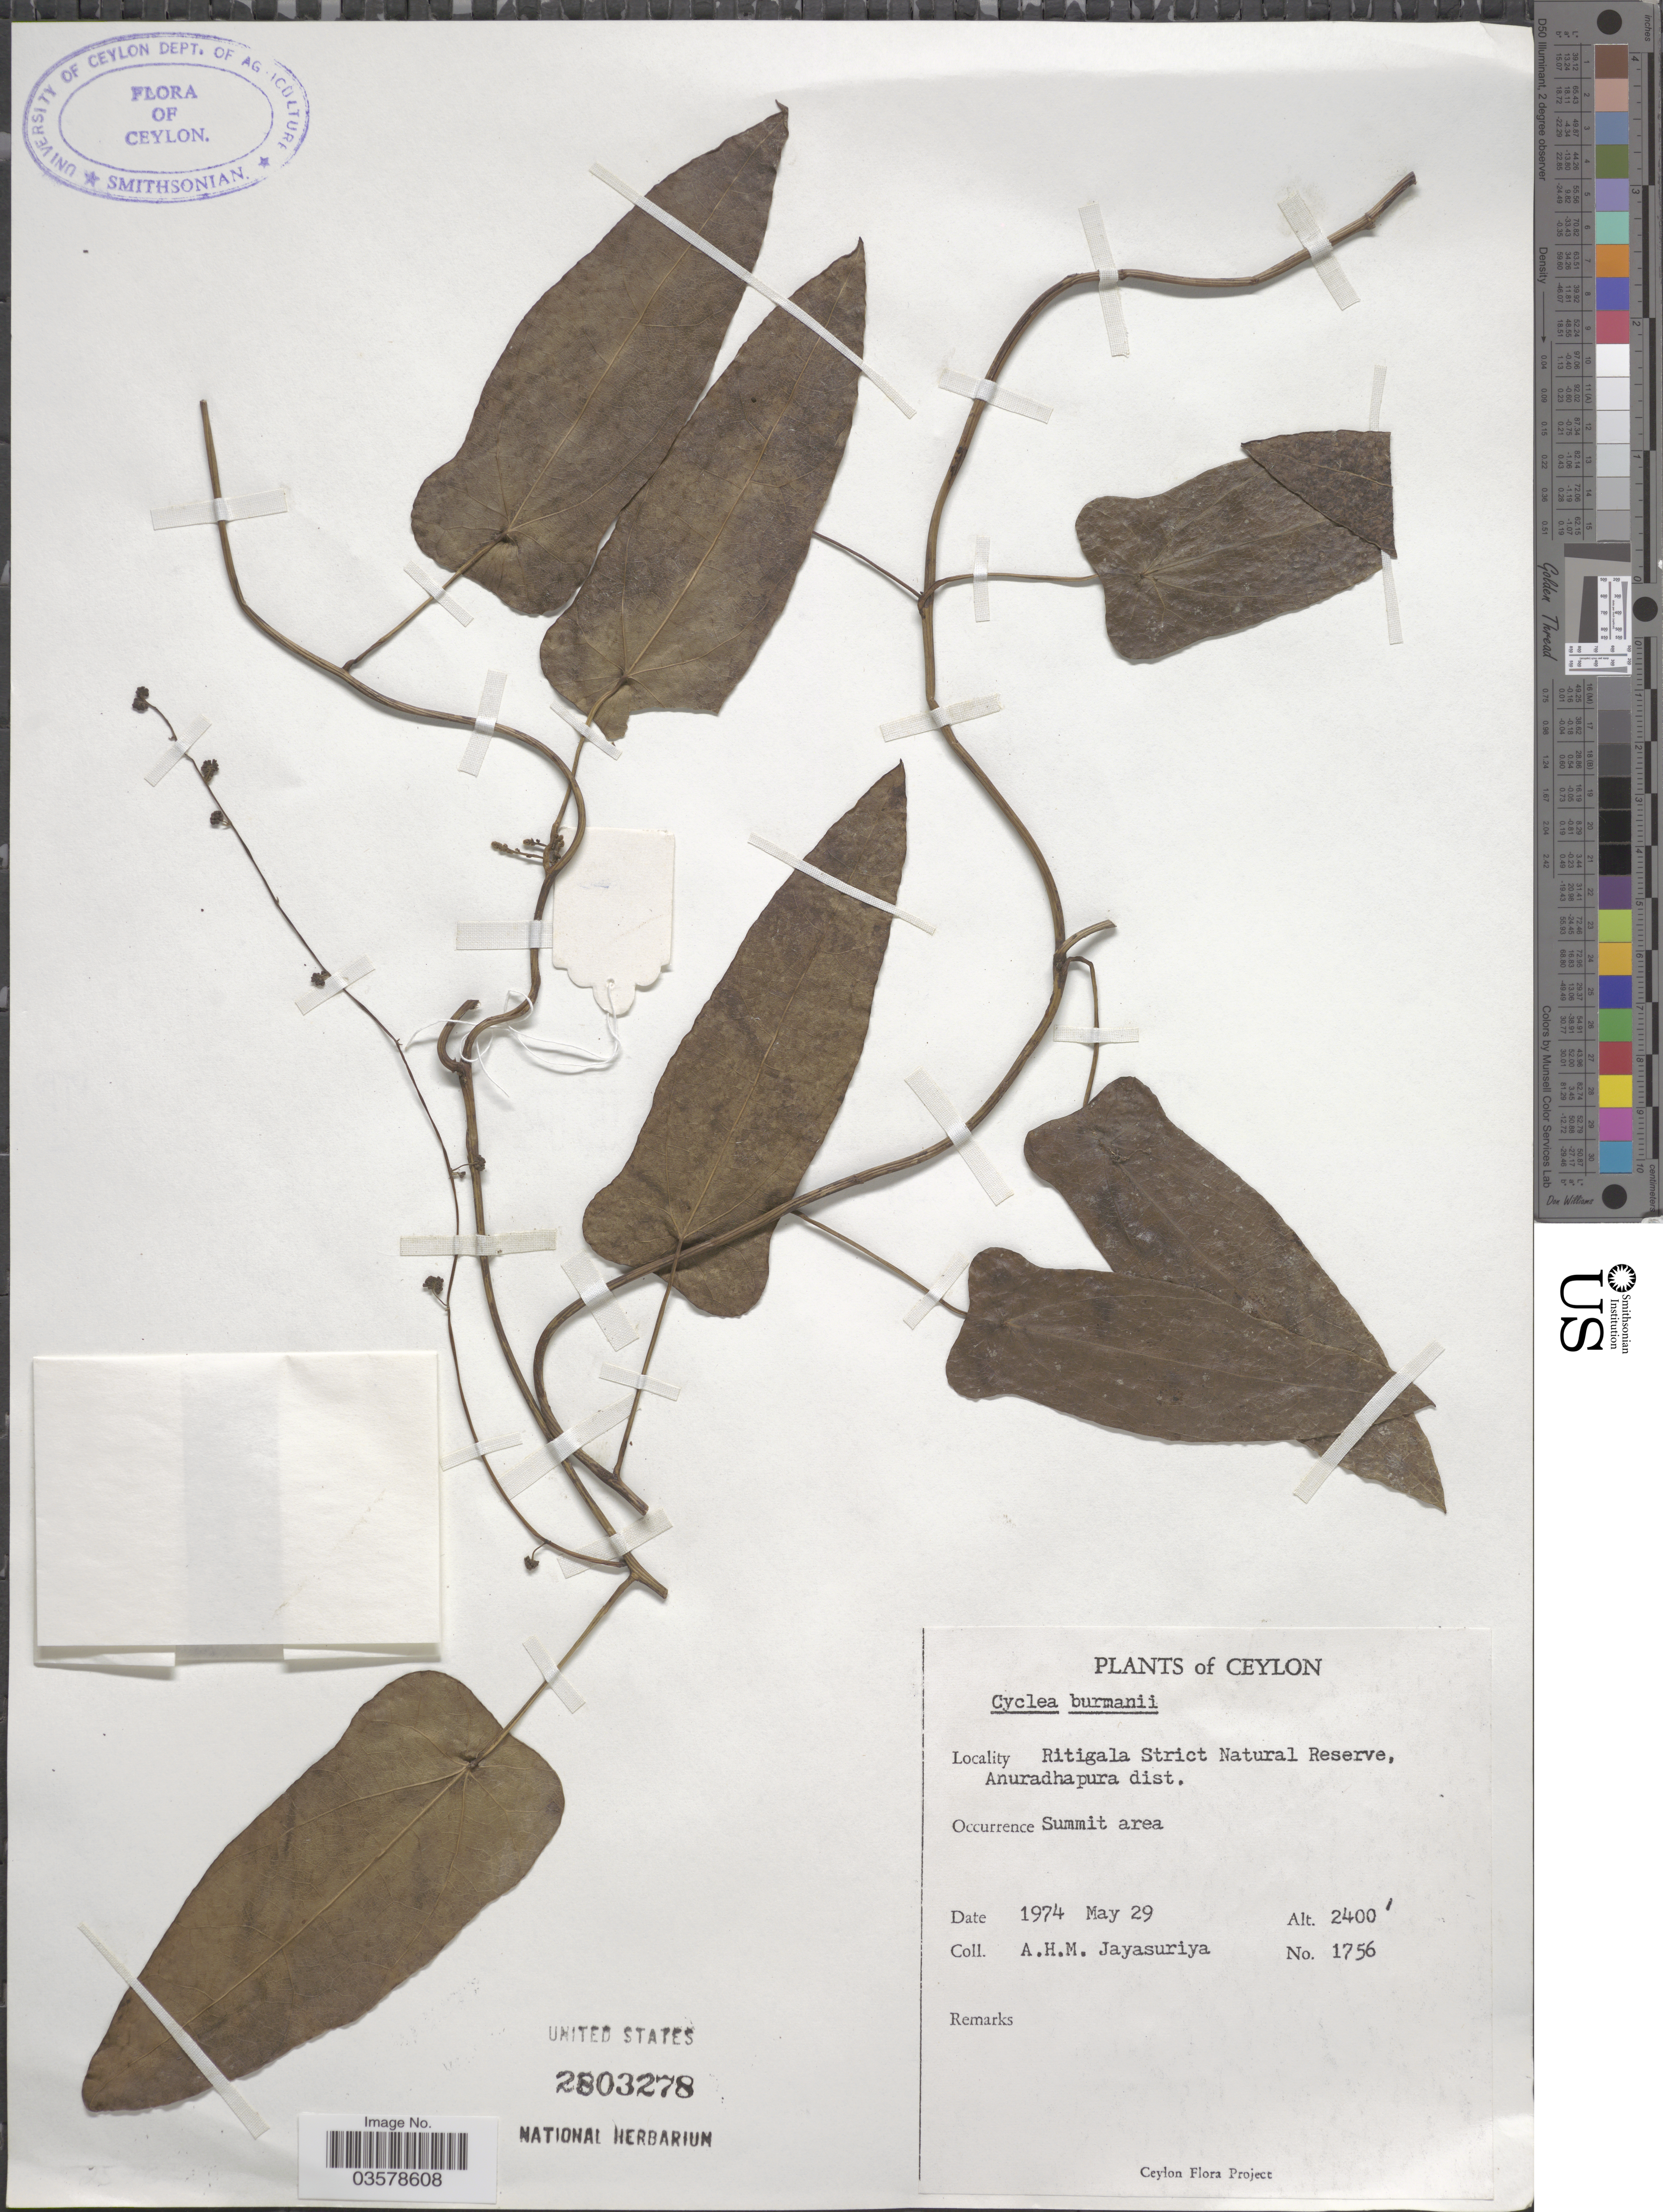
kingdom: Plantae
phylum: Tracheophyta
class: Magnoliopsida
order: Ranunculales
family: Menispermaceae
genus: Cyclea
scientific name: Cyclea peltata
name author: (Lam.) Hook. f. & Thomson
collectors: A. H. Jayasuriya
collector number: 1756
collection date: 1974-05-29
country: Sri Lanka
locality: Ceylon. Ritigala Strict Natural Reserve, Anuradhapura dist.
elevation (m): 732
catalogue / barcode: US 2803278